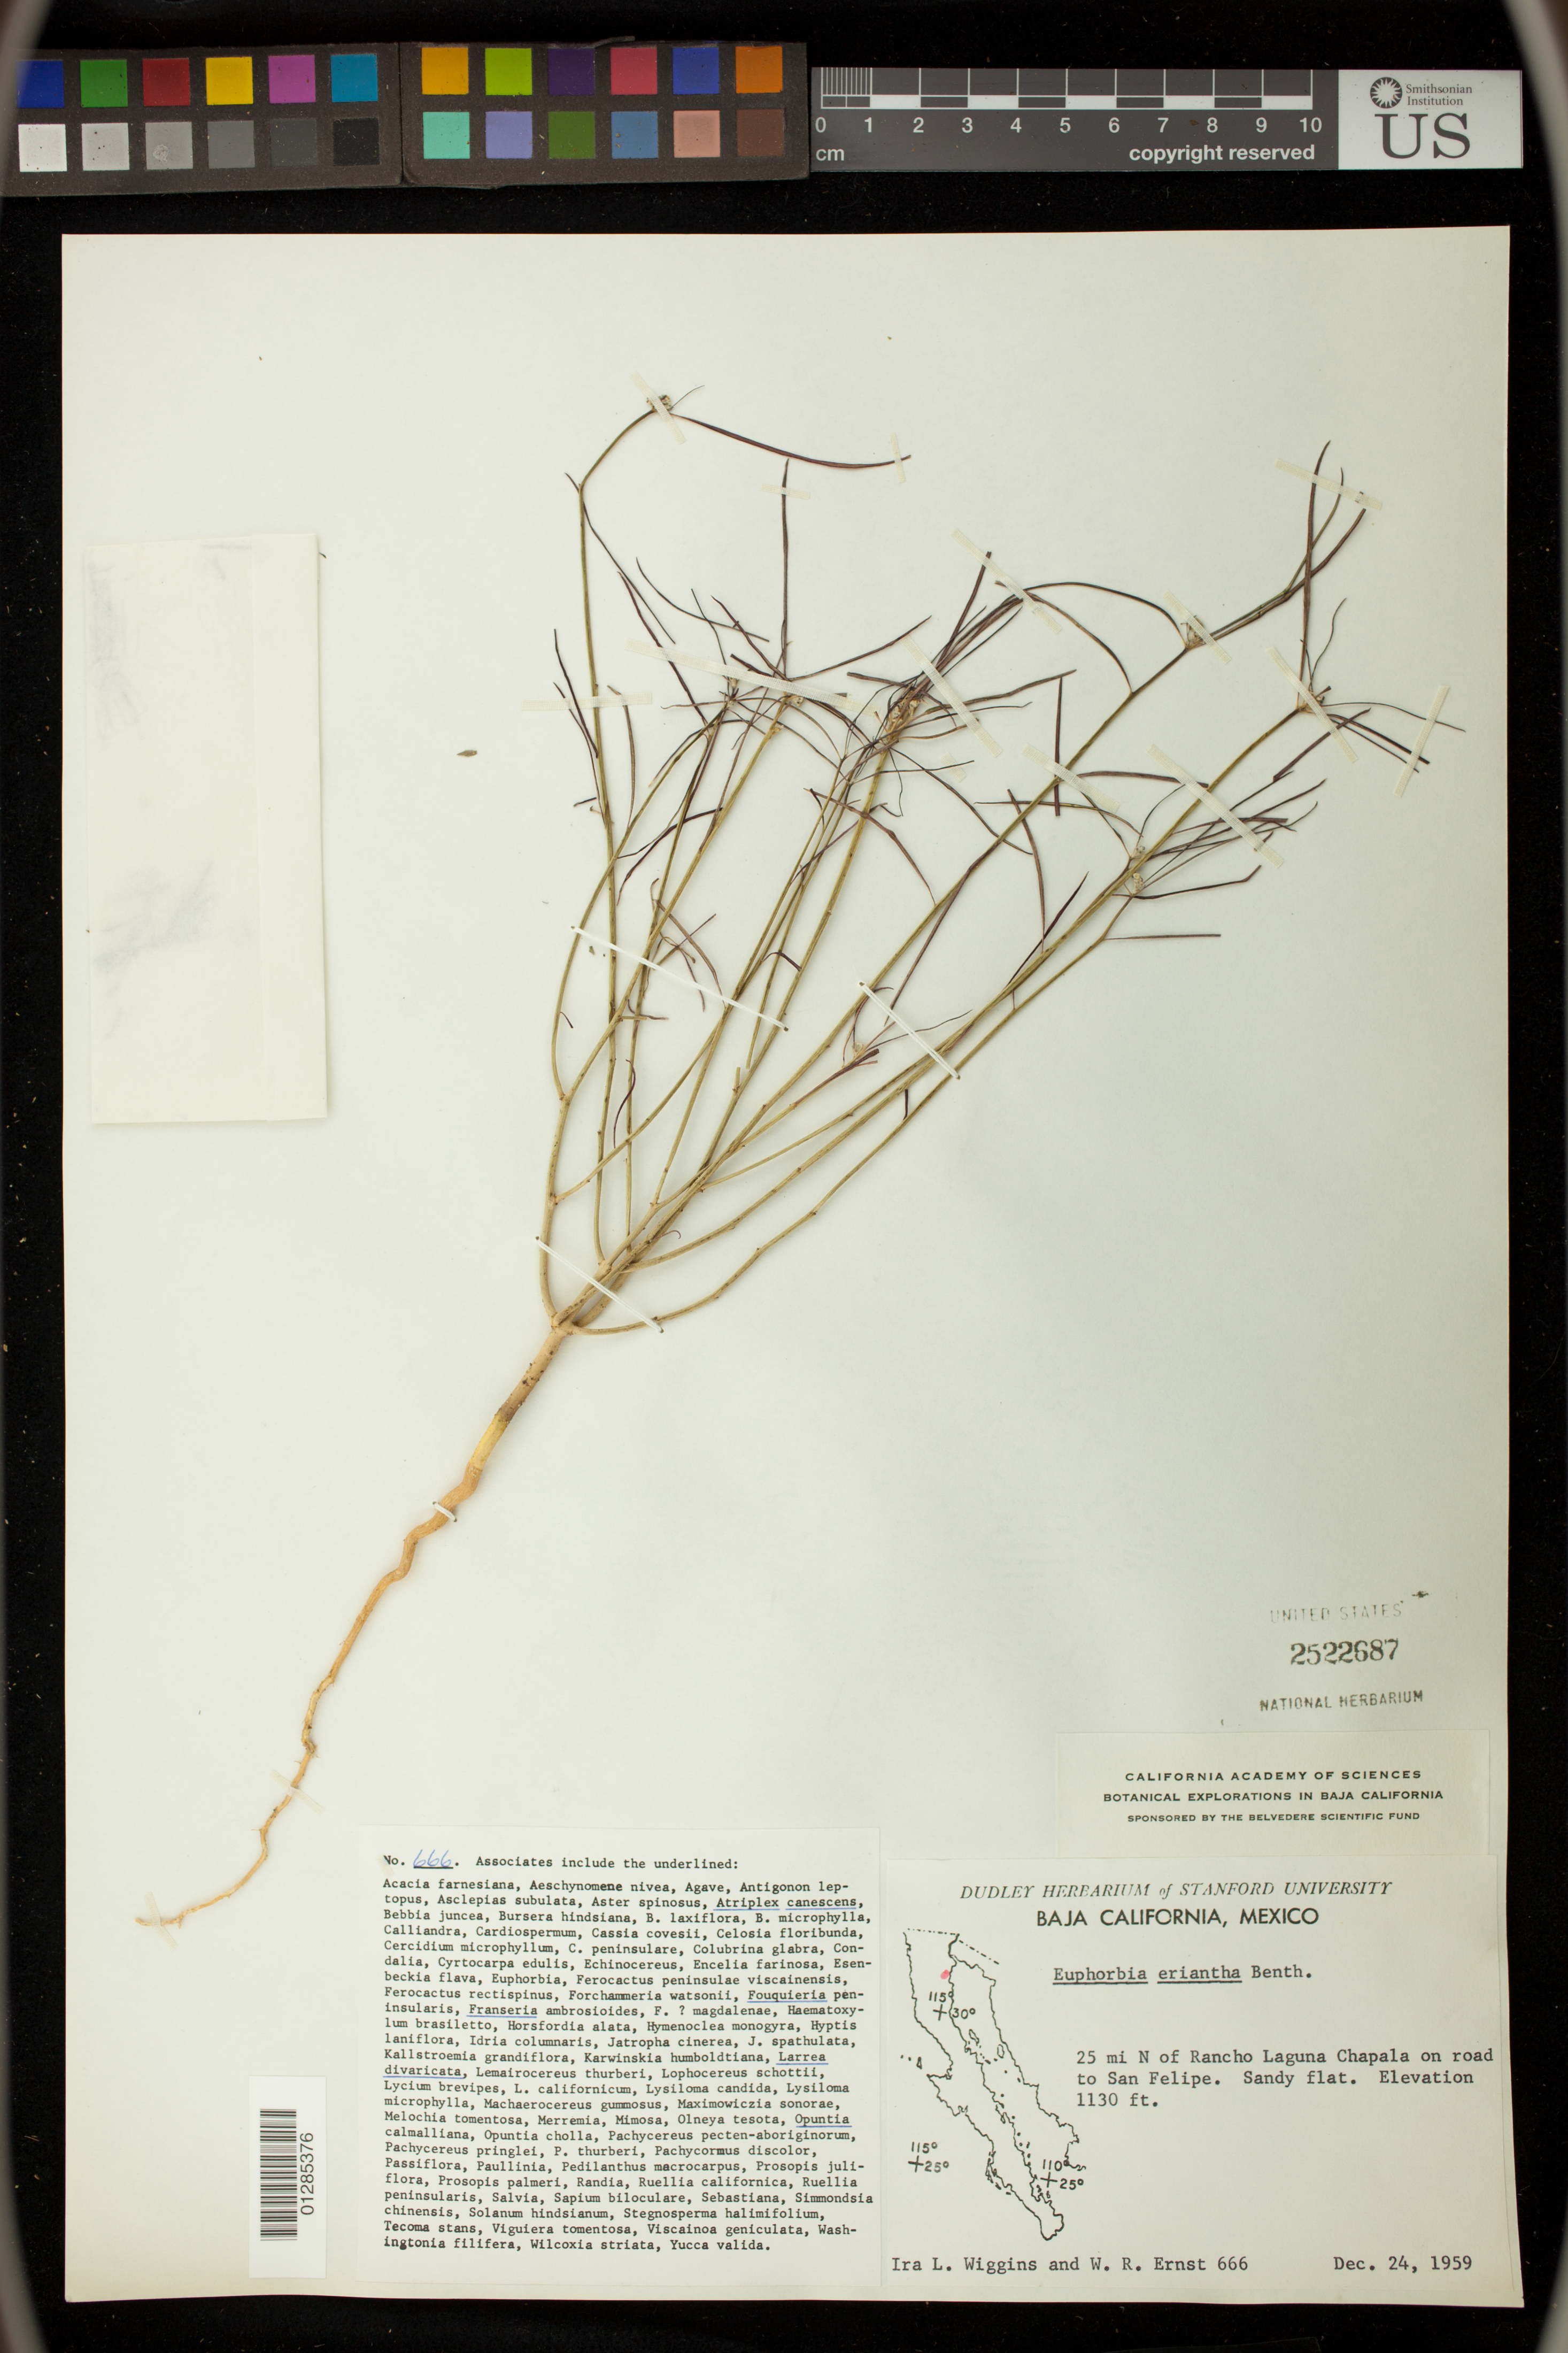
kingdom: Plantae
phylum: Tracheophyta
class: Magnoliopsida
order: Malpighiales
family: Euphorbiaceae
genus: Euphorbia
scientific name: Euphorbia eriantha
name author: Benth.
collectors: I. L. Wiggins & W. R. Ernst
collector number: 666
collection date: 1959-12-24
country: Mexico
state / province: Baja California Norte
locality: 25 mi N of Rancho Laguna Chapala on road to San Felipe. Sandy flat.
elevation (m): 344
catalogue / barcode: US 2522687